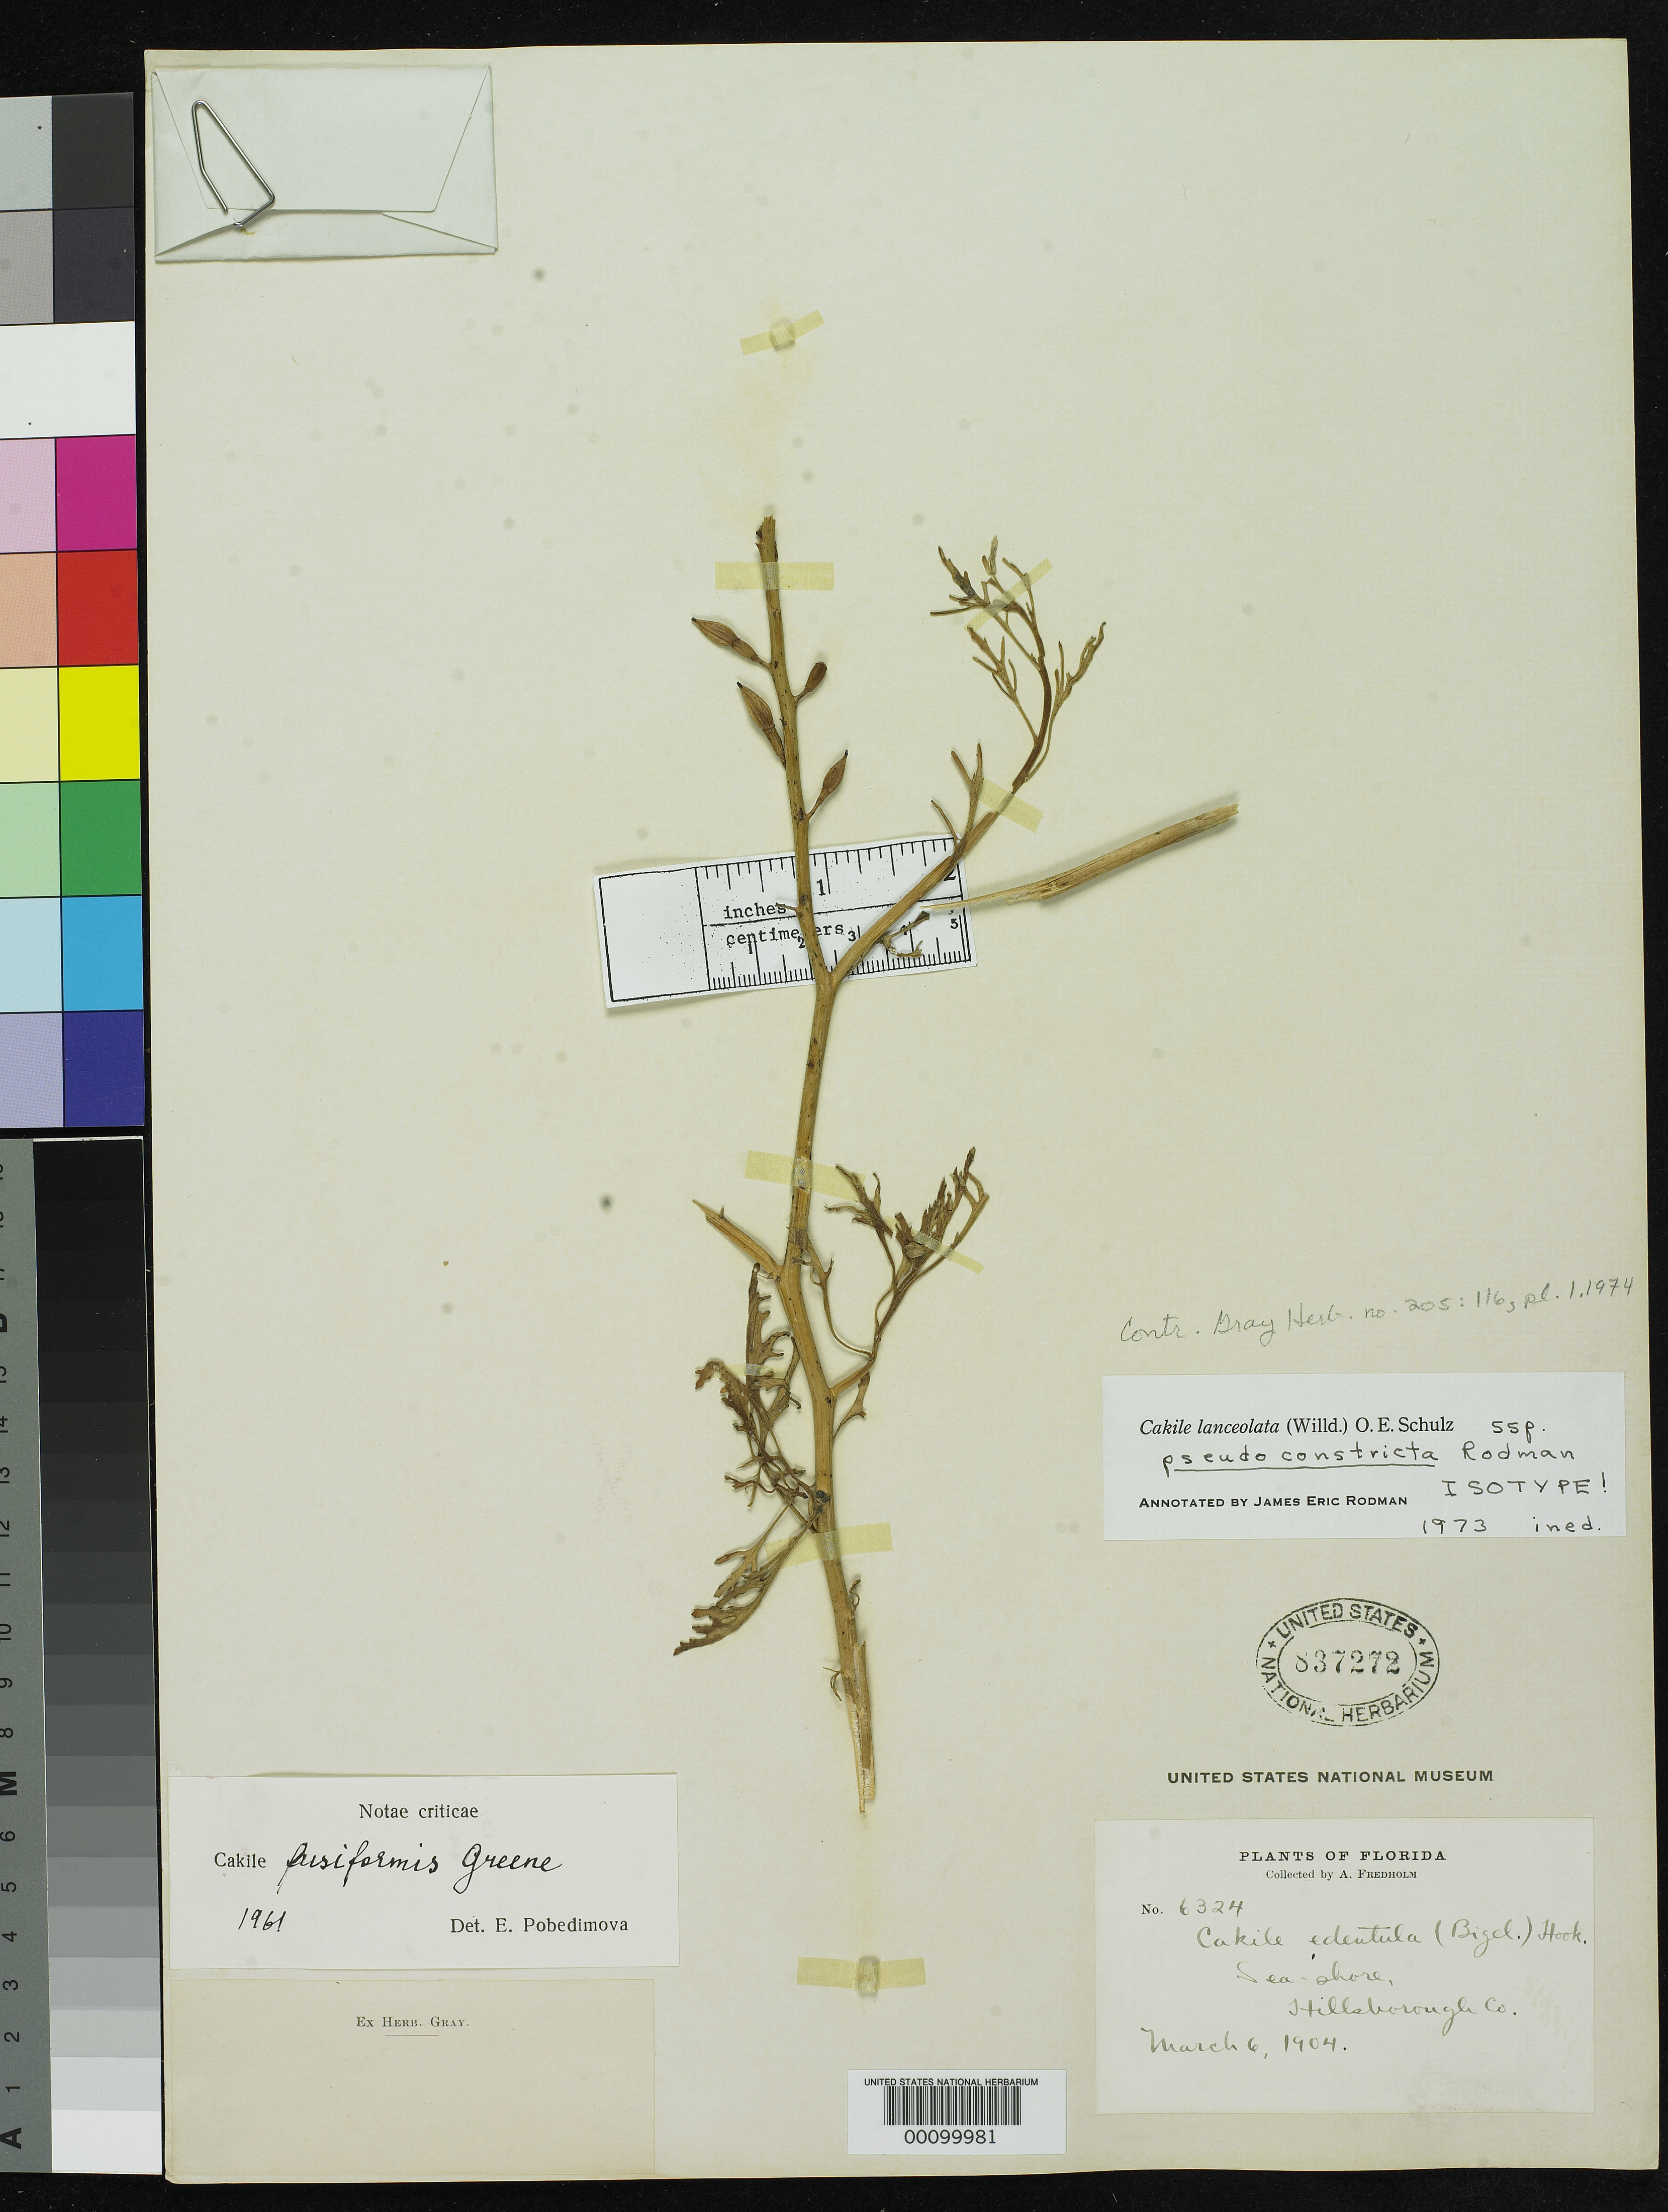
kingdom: Plantae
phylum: Tracheophyta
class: Magnoliopsida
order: Brassicales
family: Brassicaceae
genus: Cakile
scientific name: Cakile lanceolata subsp. pseudoconstricta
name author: Rodman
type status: Isotype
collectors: A. J. Fredholm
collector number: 6324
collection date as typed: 06 Mar 1904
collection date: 1904-03-06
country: United States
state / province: Florida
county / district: Hillsborough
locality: Seashore.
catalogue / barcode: US 837272